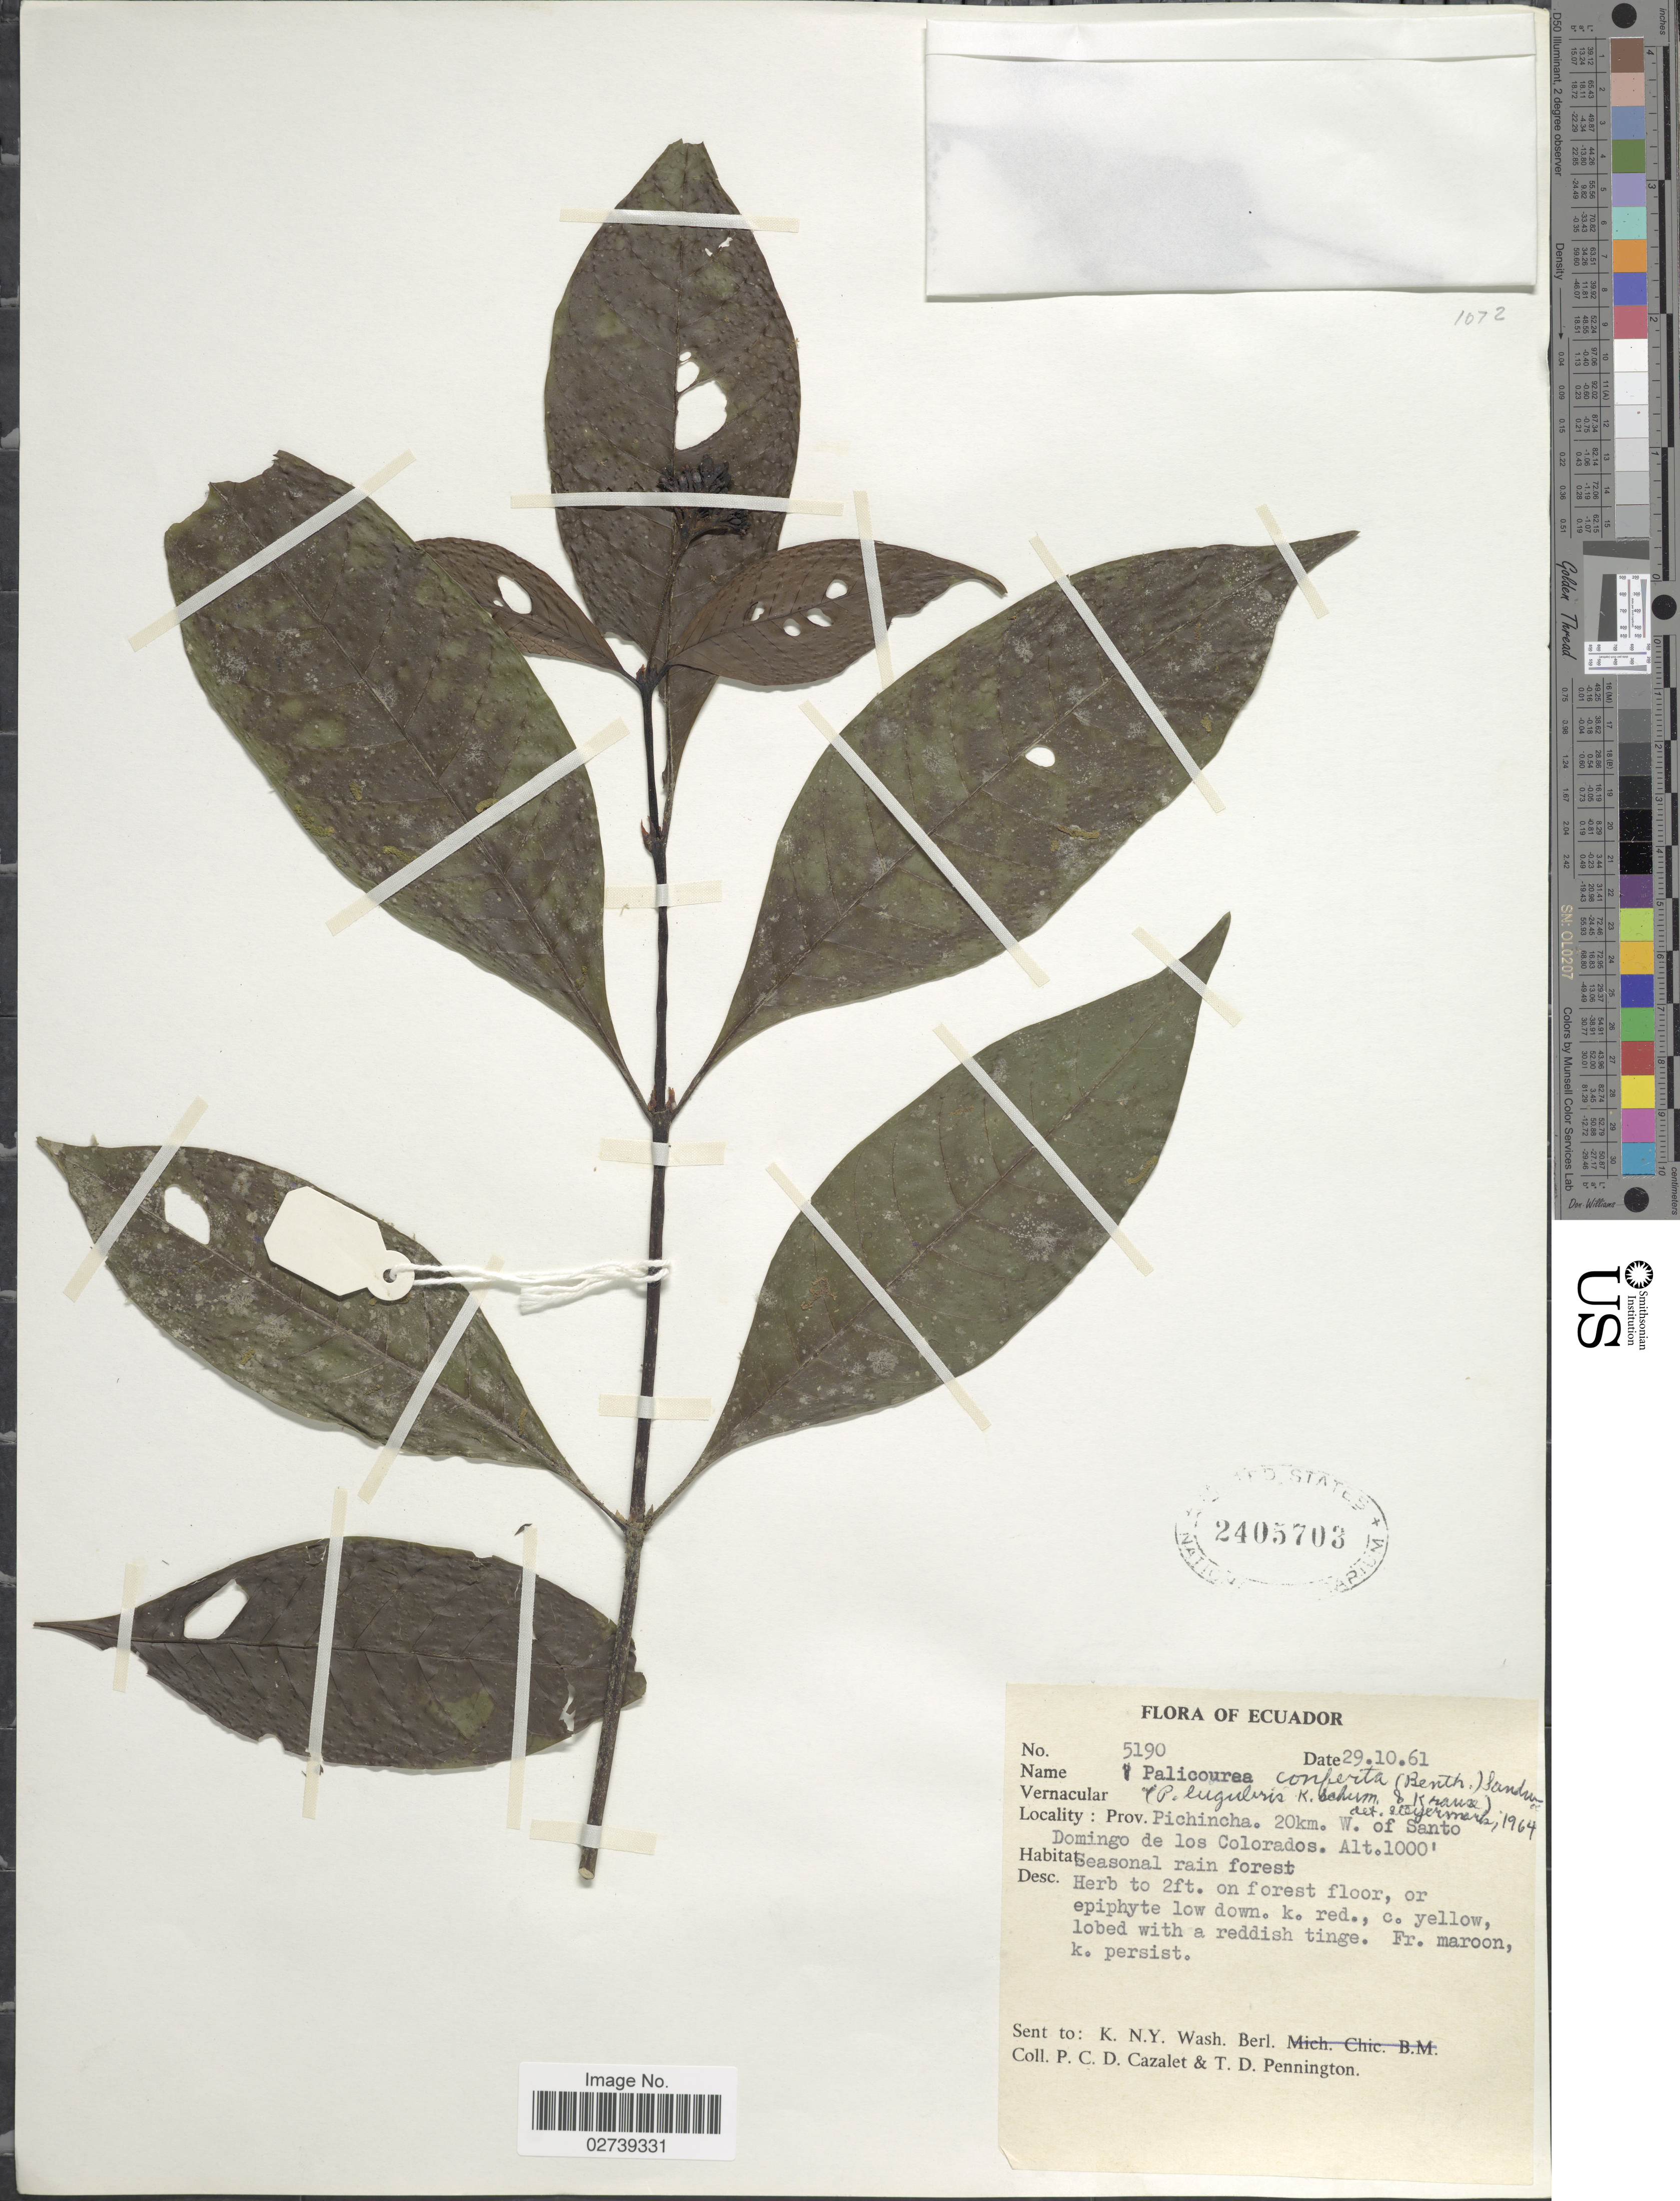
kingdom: Plantae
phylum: Tracheophyta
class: Magnoliopsida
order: Gentianales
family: Rubiaceae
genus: Palicourea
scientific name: Palicourea conferta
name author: (Benth.) Sandwith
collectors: P. C. D. Cazalet & T. D. Pennington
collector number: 5190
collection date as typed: Transcribed d/m/y: 29/10/61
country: Ecuador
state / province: Pichincha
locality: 20 km. W. of Santo Domingo de los Colorados.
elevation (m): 305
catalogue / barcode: US 2405703